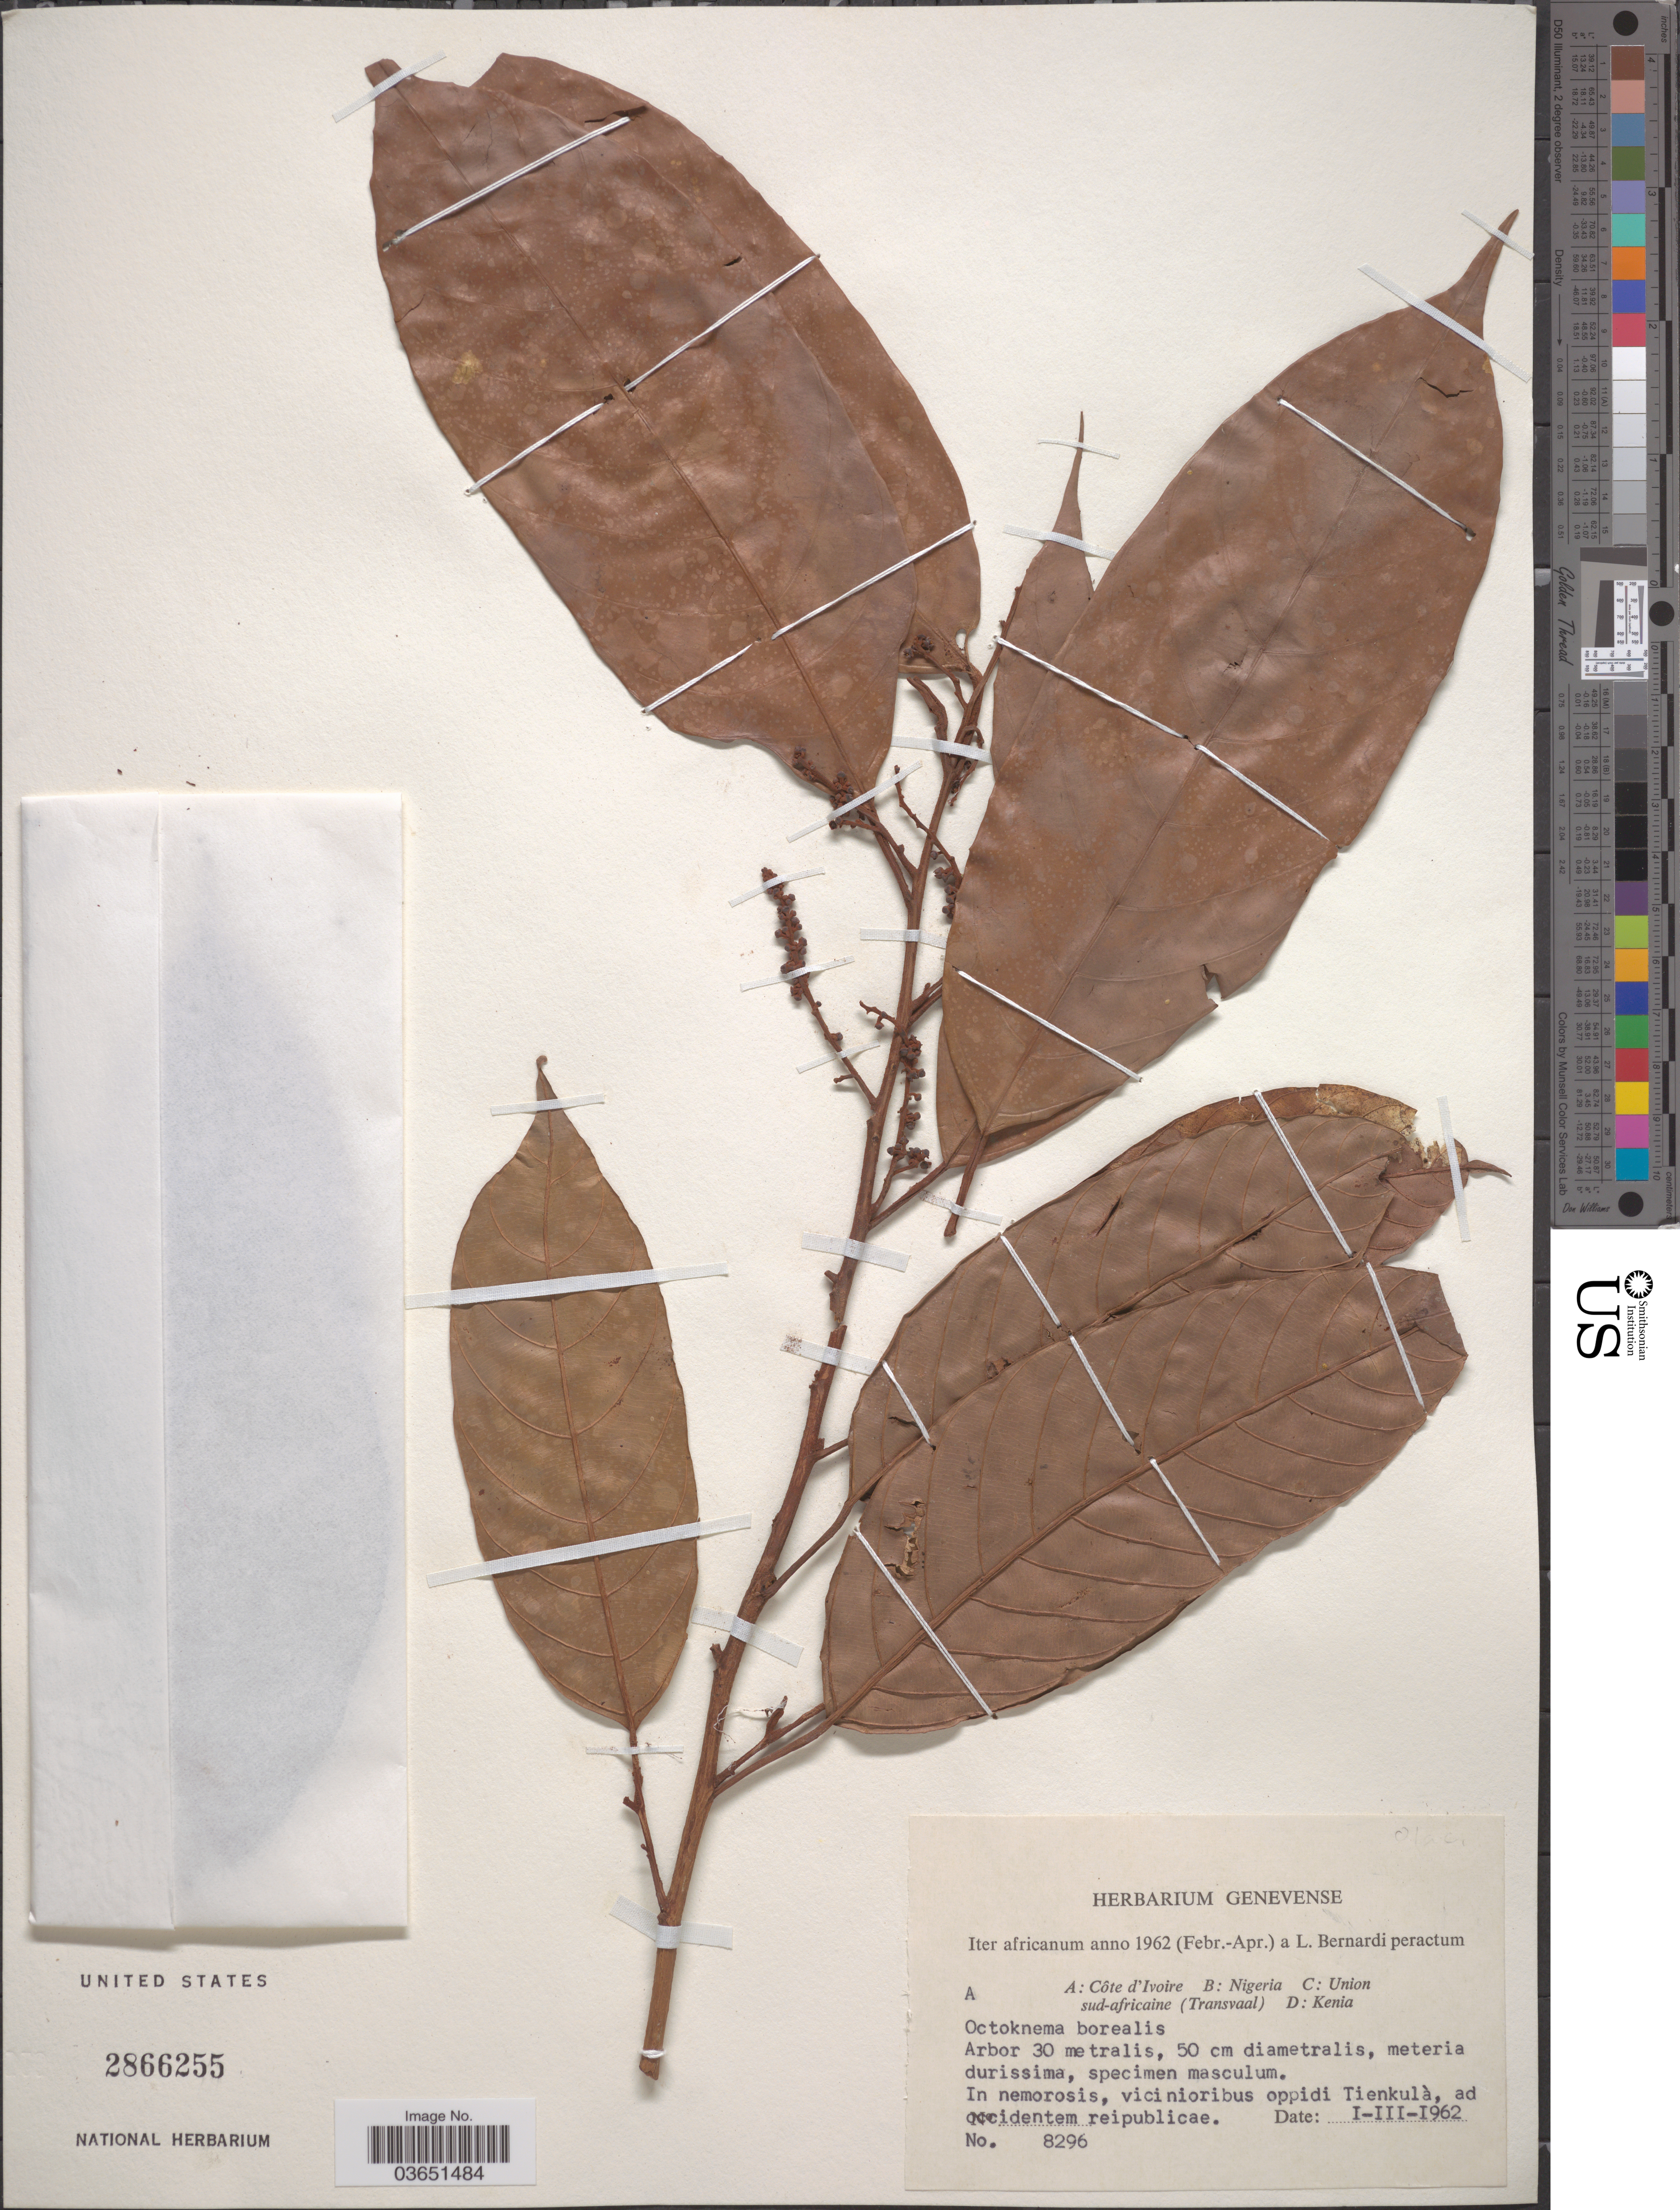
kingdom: Plantae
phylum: Tracheophyta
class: Magnoliopsida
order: Santalales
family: Octoknemaceae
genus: Octoknema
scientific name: Octoknema borealis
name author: Hutch. & Dalziel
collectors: L. Bernardi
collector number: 8296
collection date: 1962-03-01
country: Ivory Coast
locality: Côte d'Ivoire. In nemorosis, vicinioribus oppidi Tienkulà, ad occidentem reipublicae.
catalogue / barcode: US 2866255